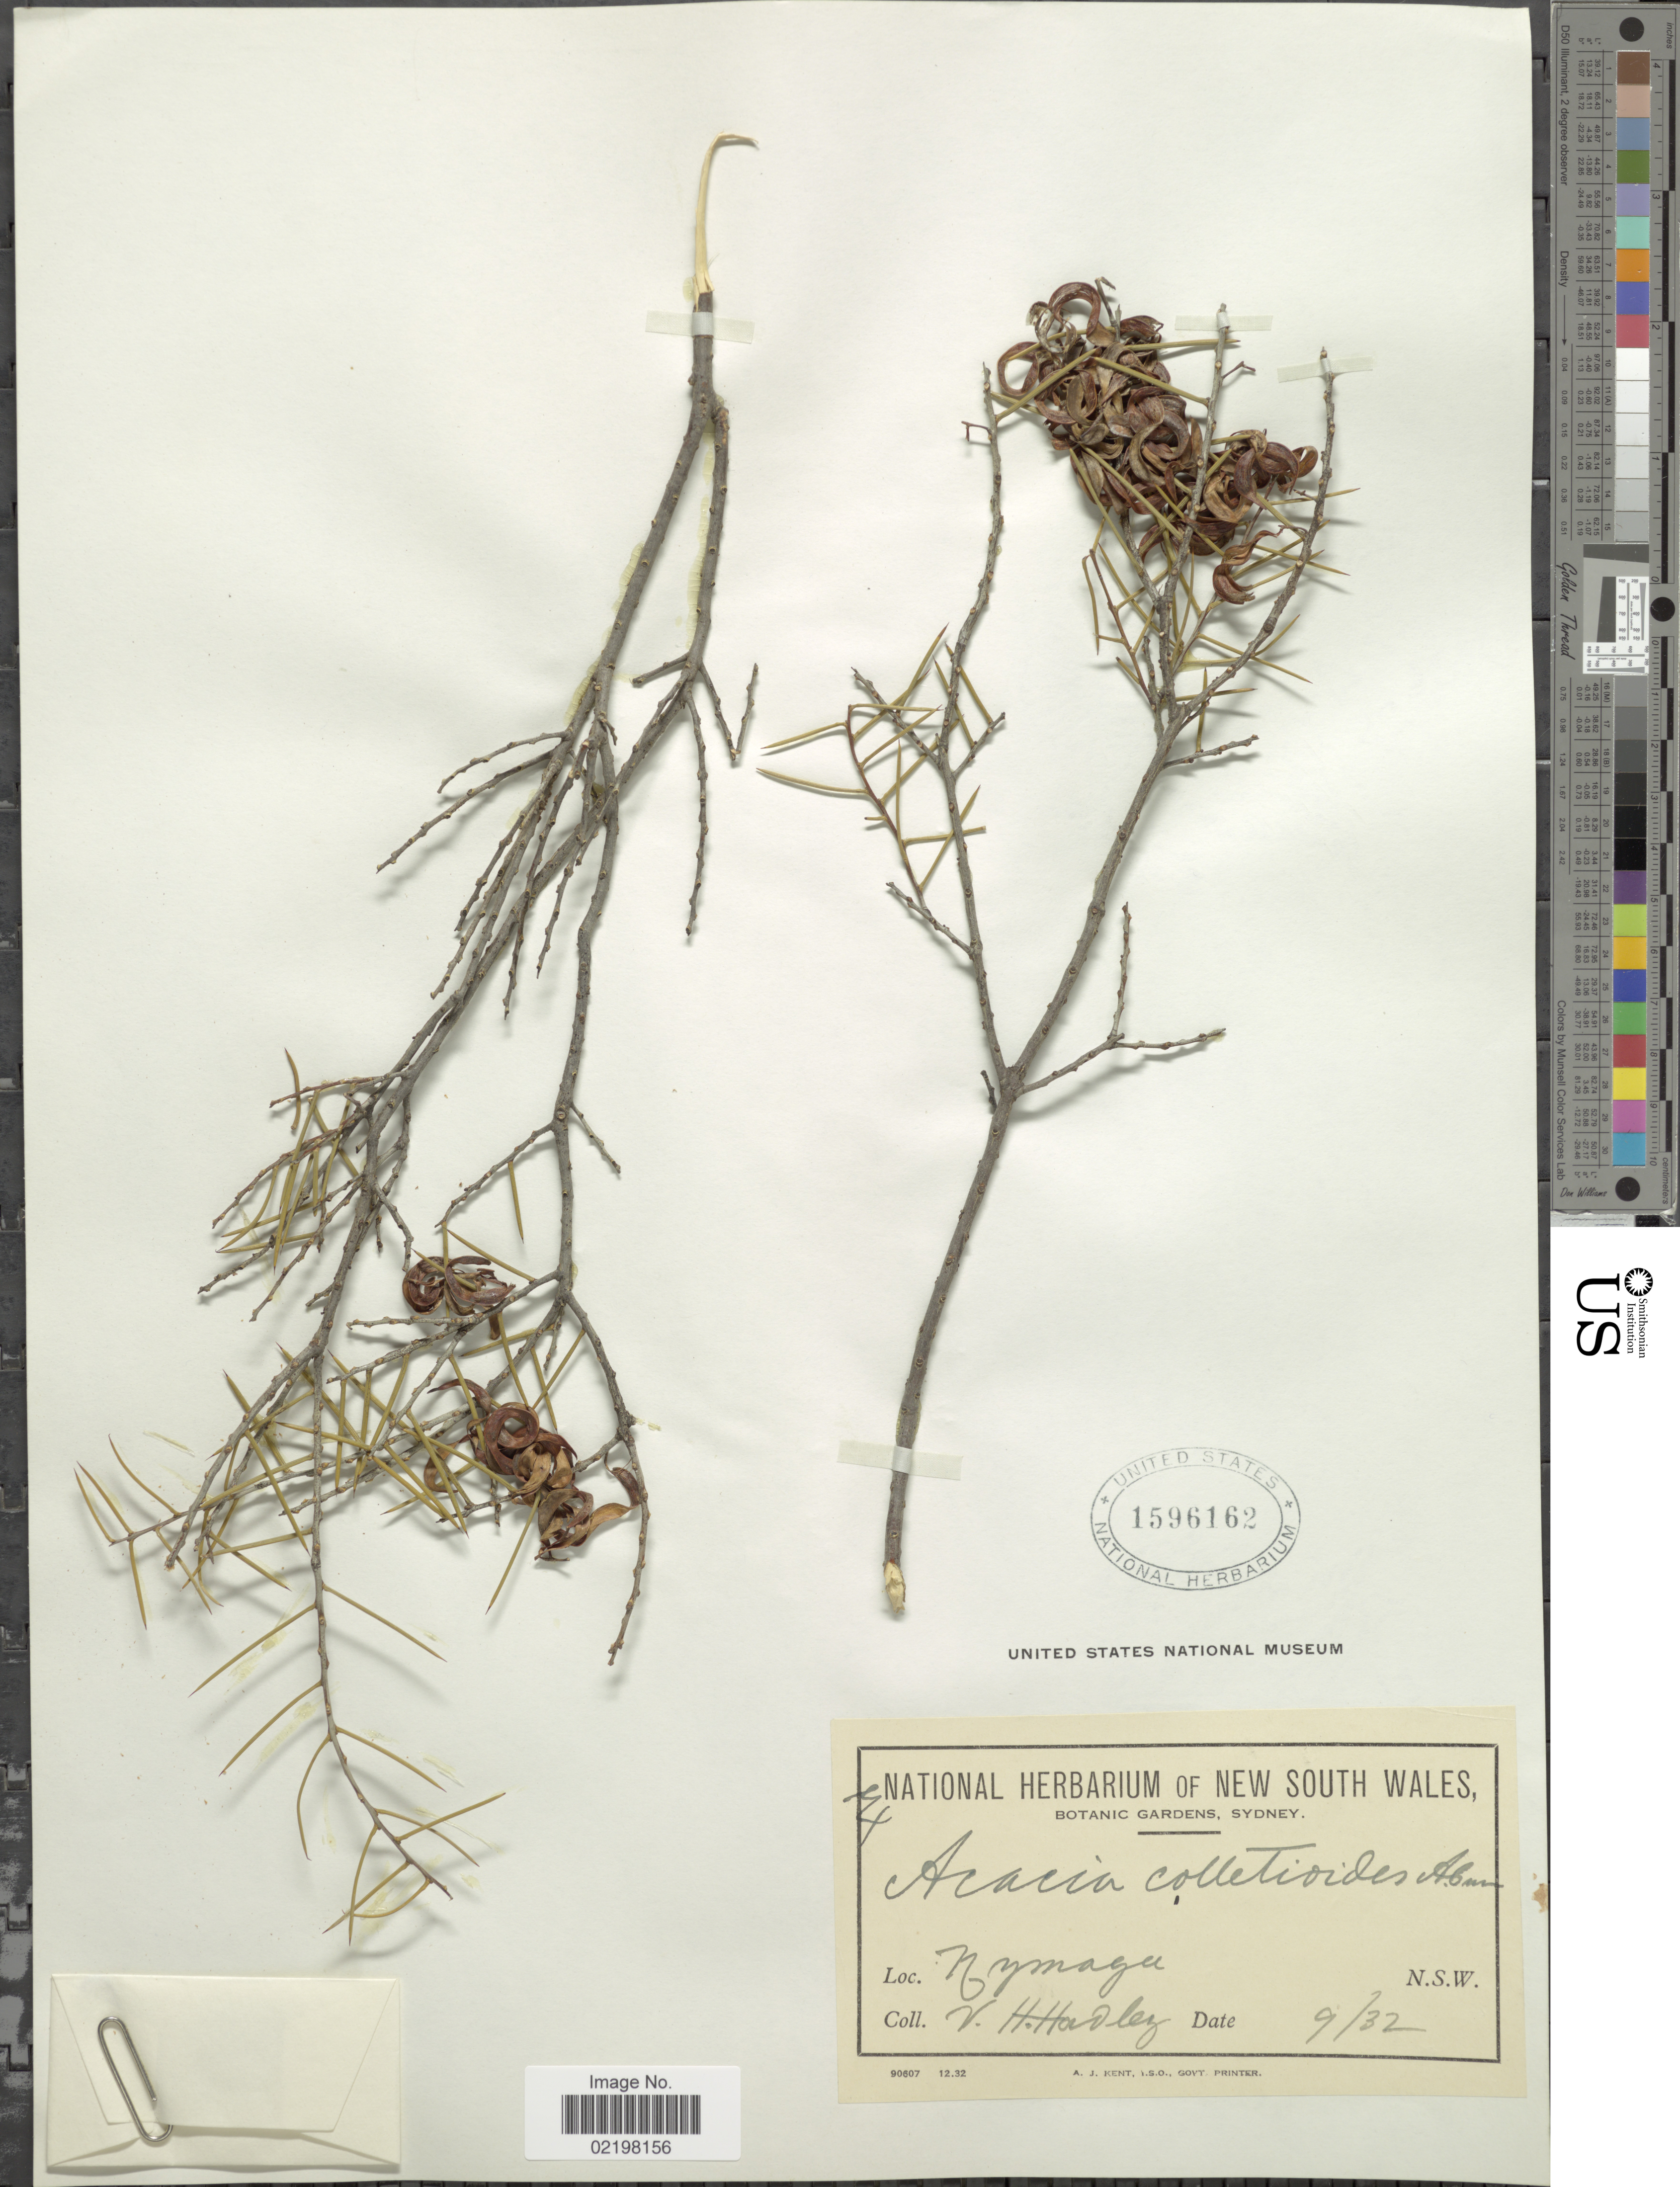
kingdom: Plantae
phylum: Tracheophyta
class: Magnoliopsida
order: Fabales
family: Fabaceae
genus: Acacia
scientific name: Acacia colletioides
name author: Benth.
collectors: V. Hadley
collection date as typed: Transcribed d/m/y: /9/32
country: Australia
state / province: New South Wales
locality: Nymaga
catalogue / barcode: US 1596162